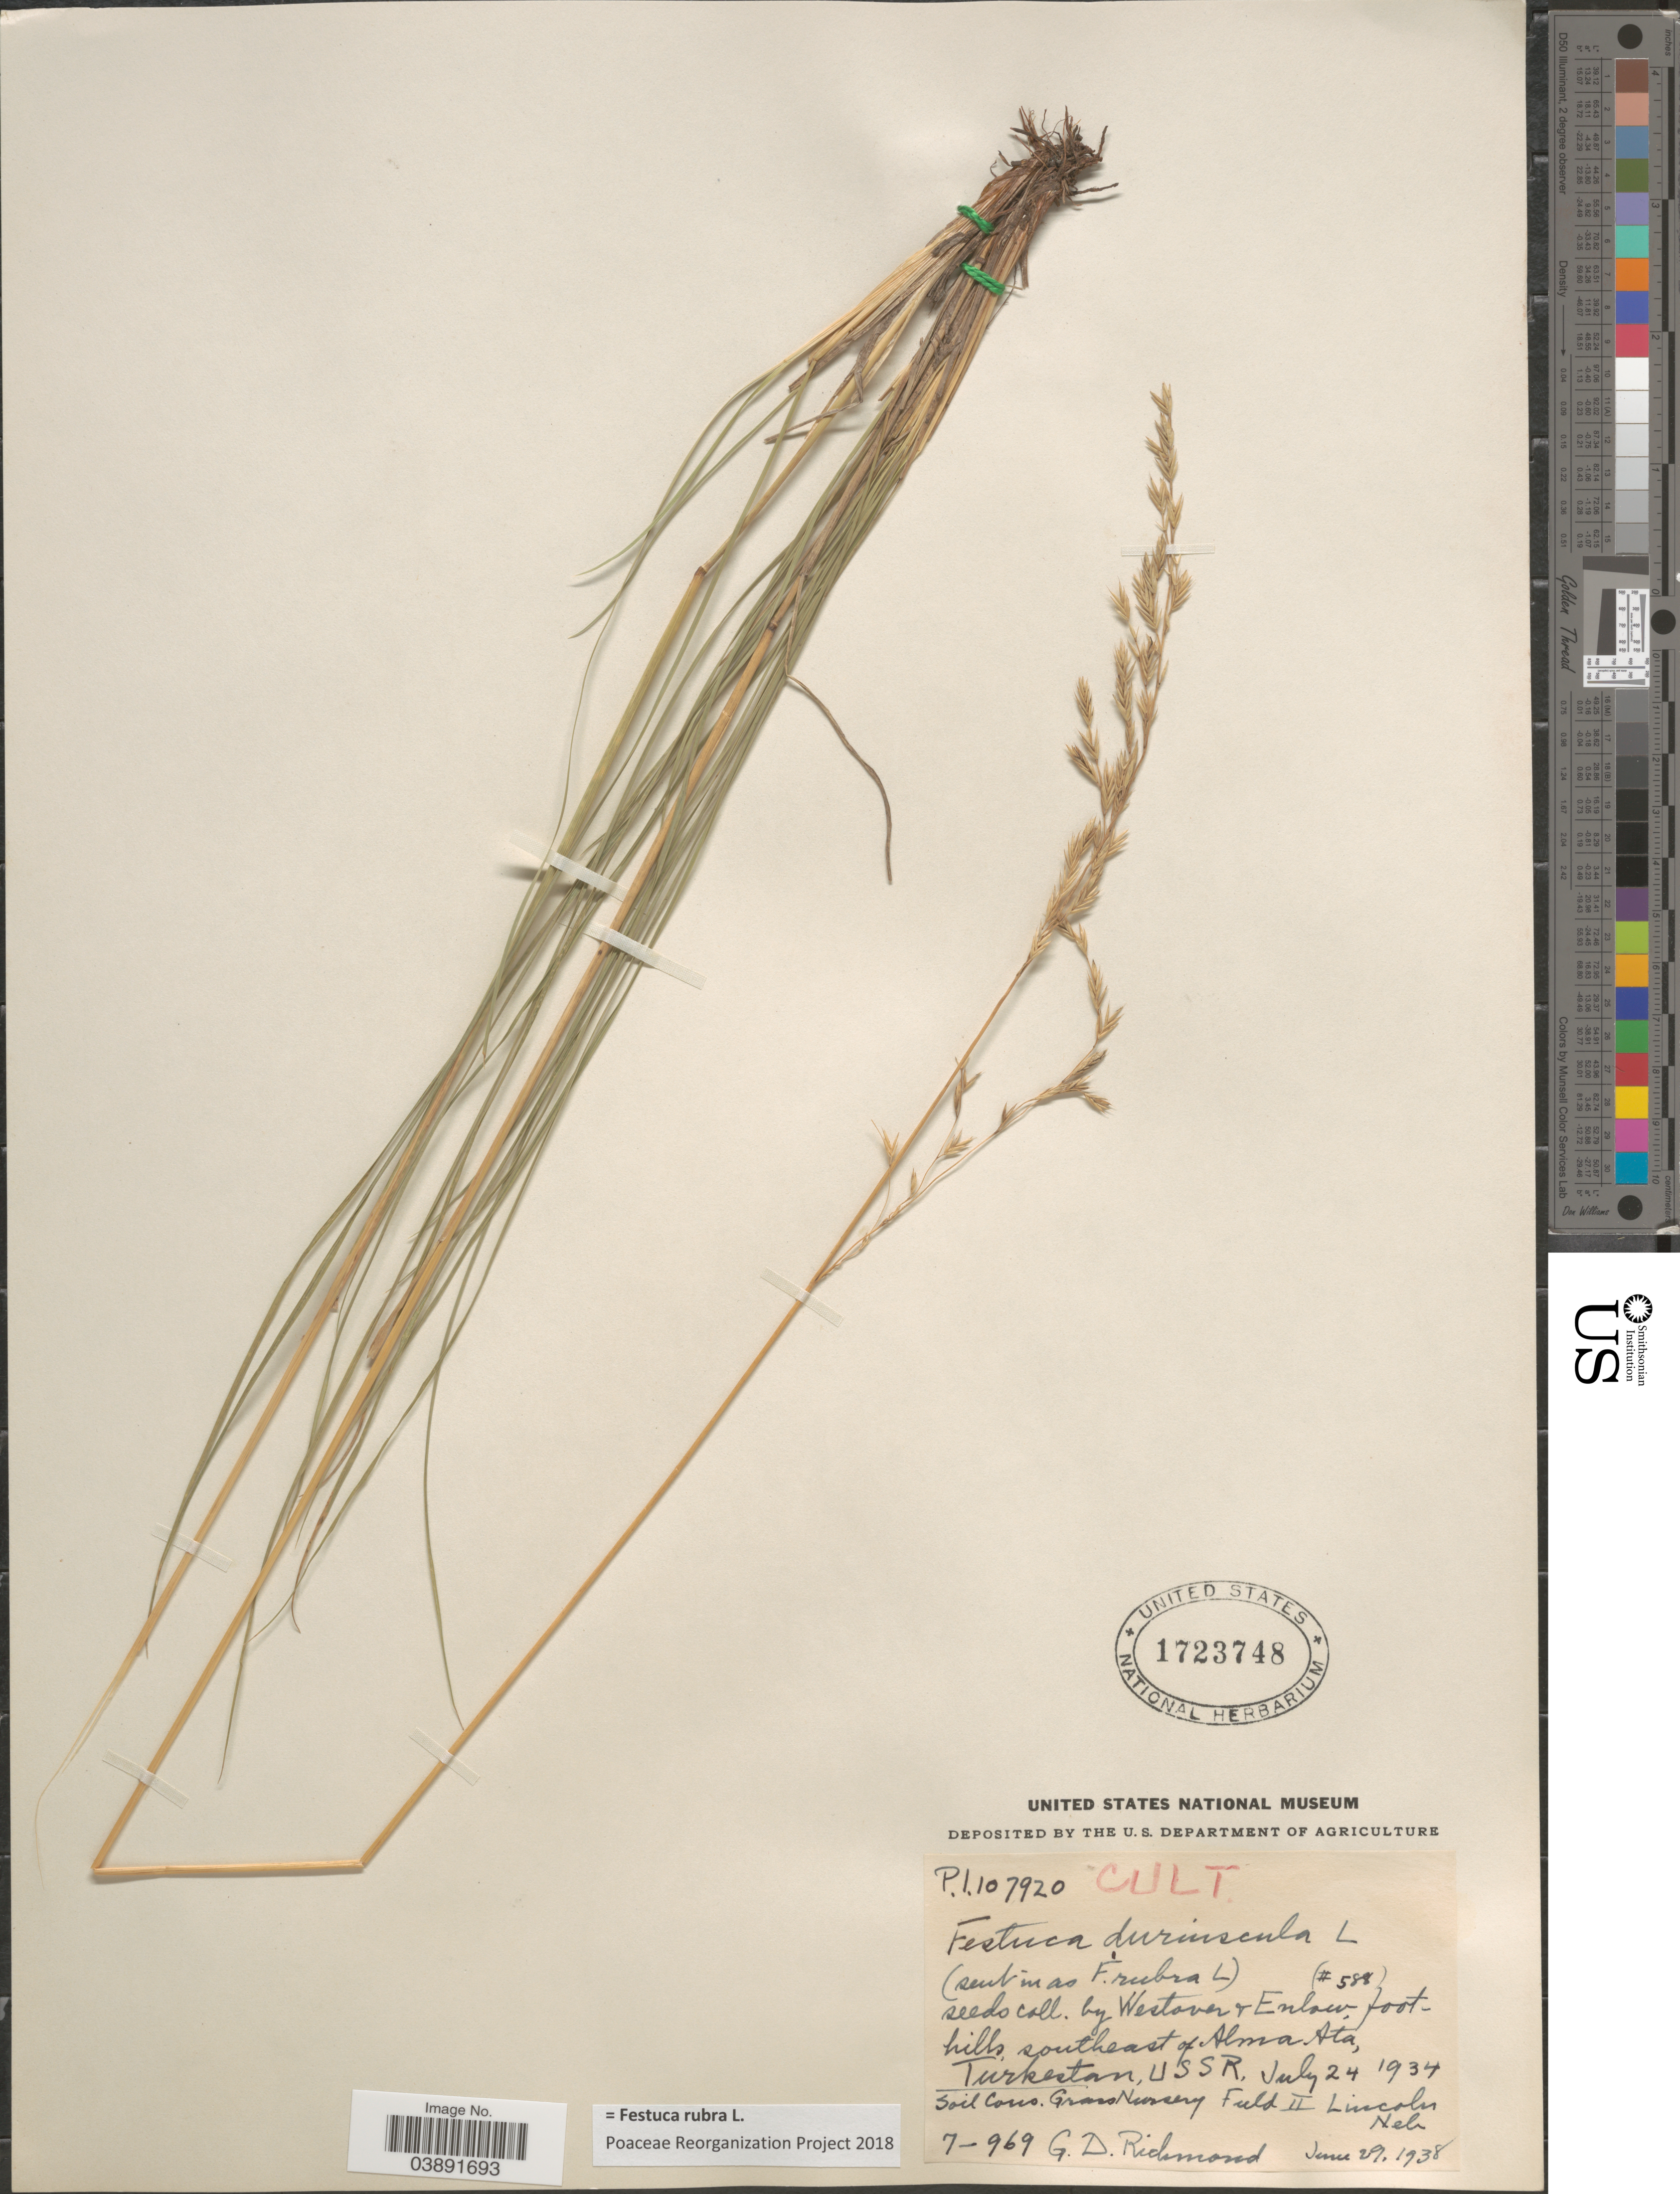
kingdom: Plantae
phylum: Tracheophyta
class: Liliopsida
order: Poales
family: Poaceae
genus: Festuca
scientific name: Festuca rubra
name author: L.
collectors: G. Richmond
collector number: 7-969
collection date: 1938-06-29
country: United States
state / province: Nebraska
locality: Soil Cons. Grass Nursery Field II Lincoln.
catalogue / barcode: US 1723748